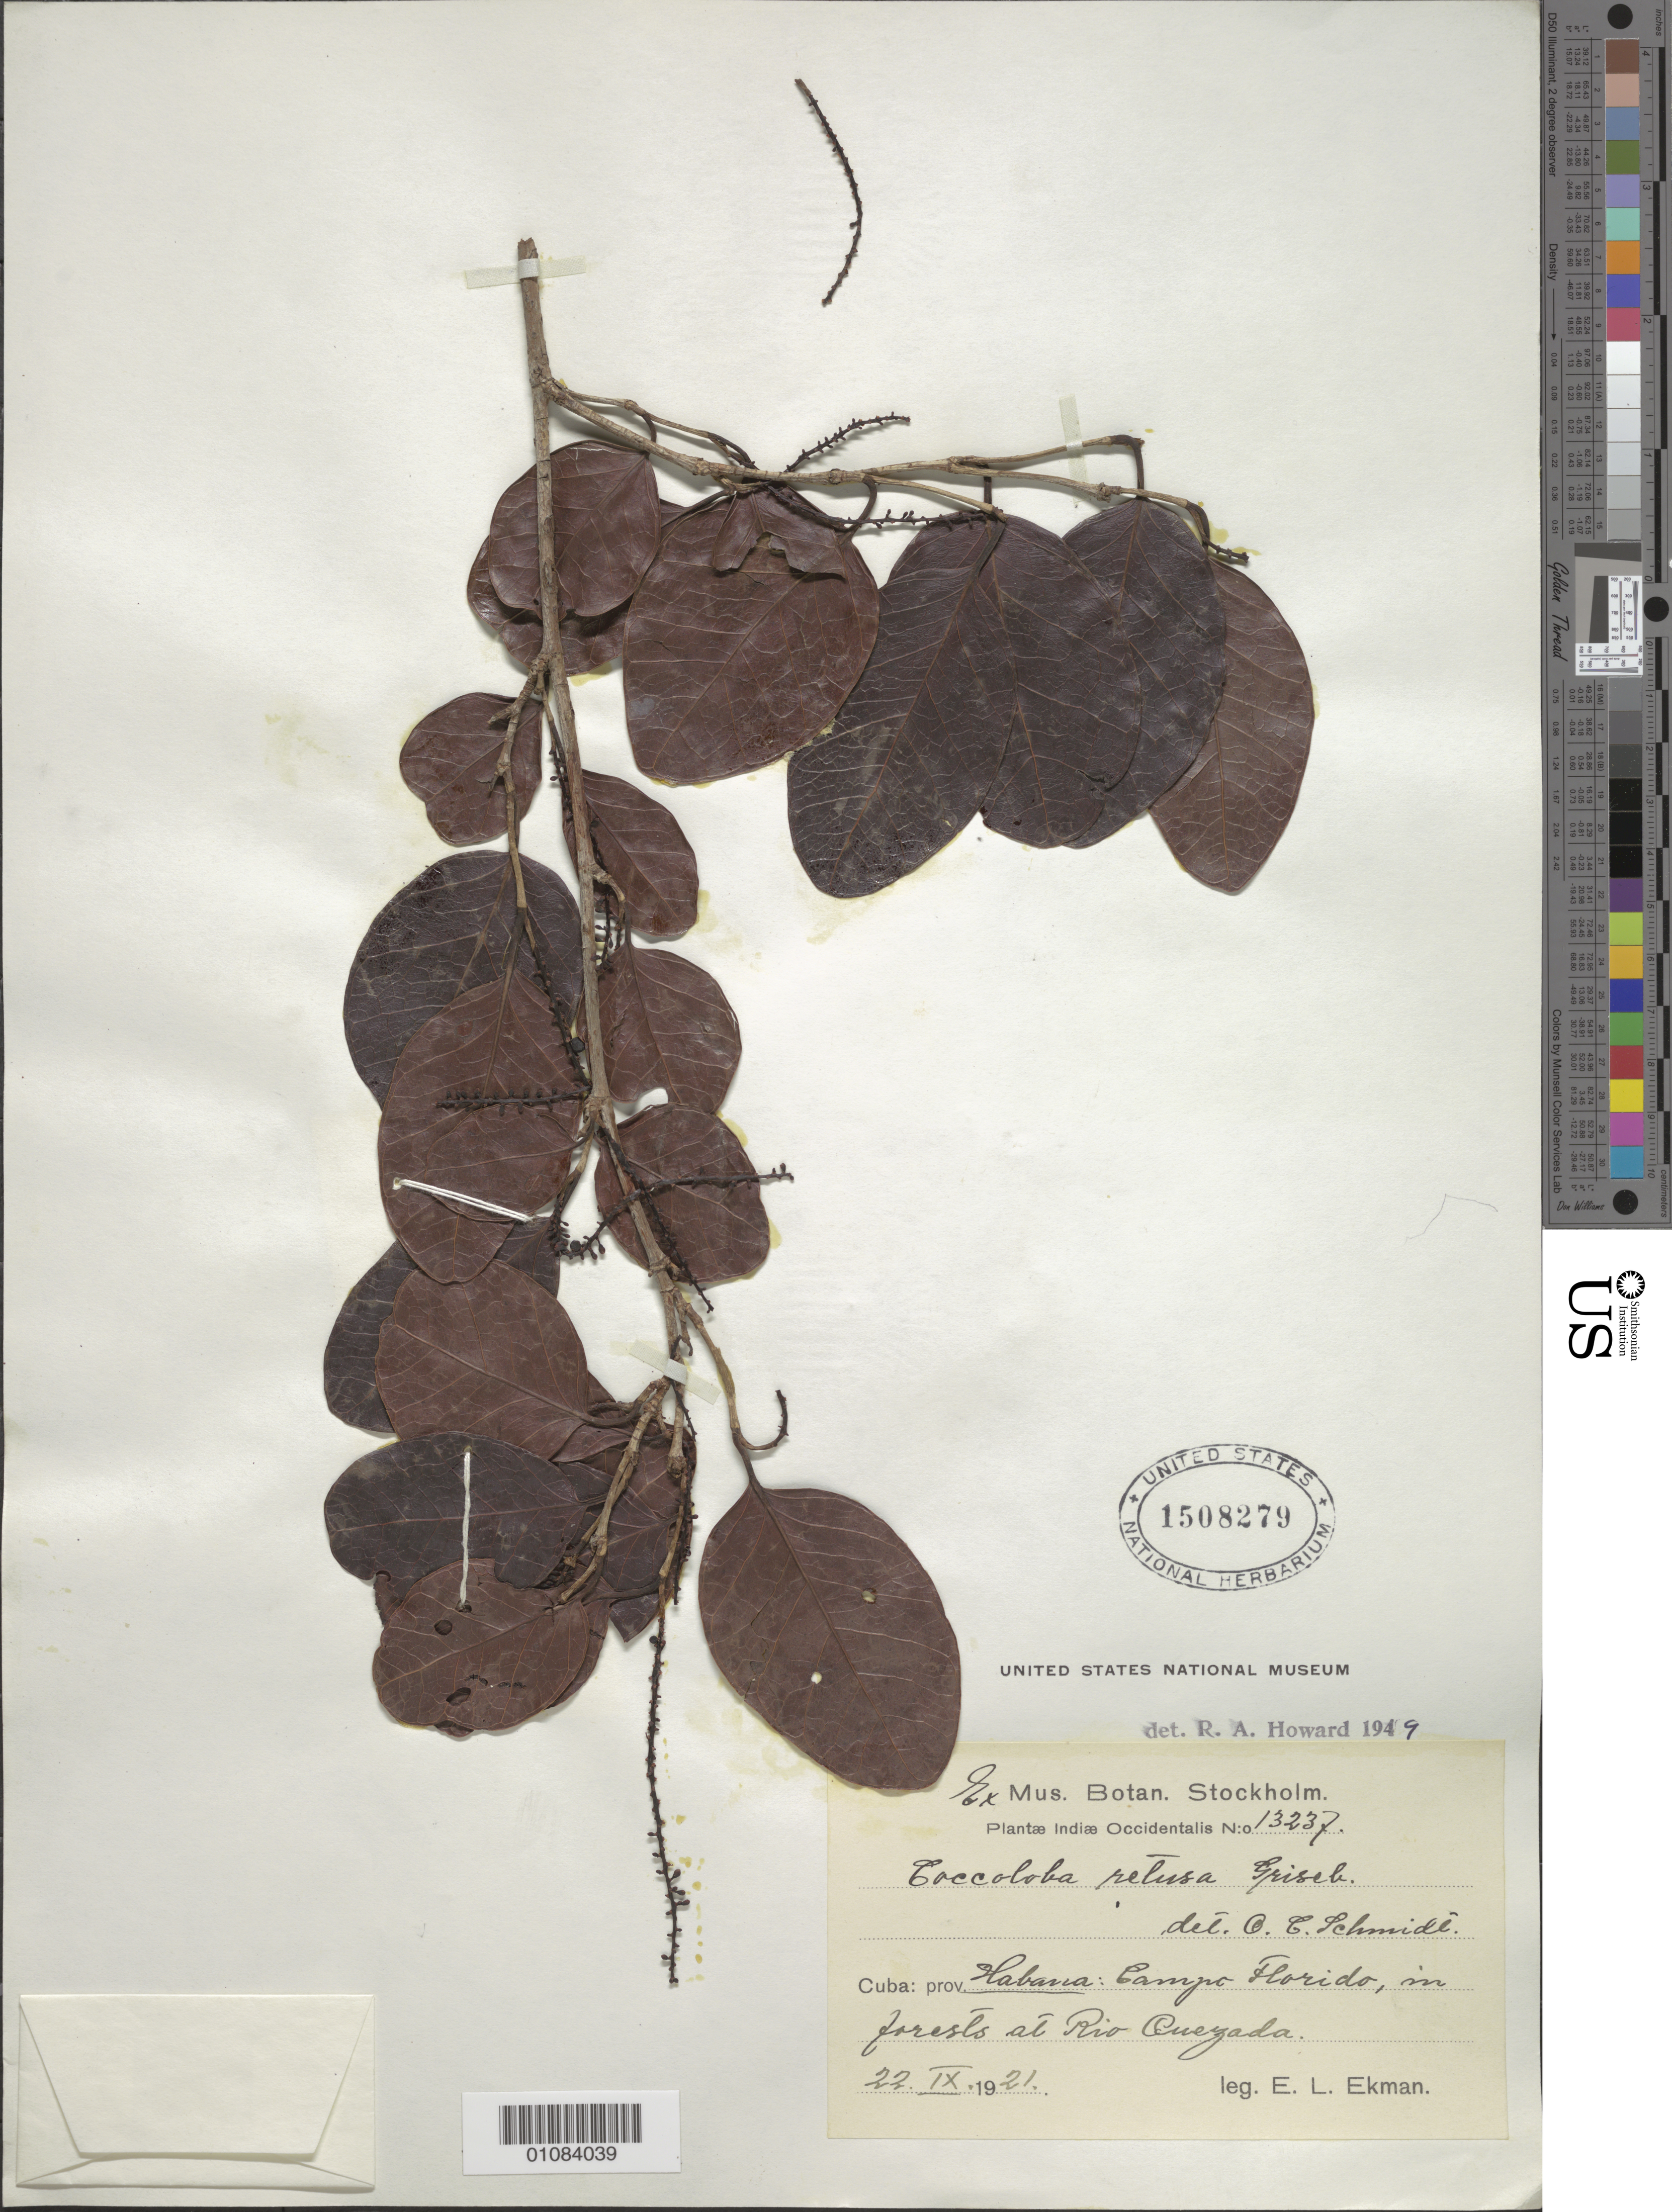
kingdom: Plantae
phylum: Tracheophyta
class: Magnoliopsida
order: Caryophyllales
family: Polygonaceae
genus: Coccoloba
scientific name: Coccoloba retusa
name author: Griseb.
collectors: E. L. Ekman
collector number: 13237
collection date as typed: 22 Sep 1921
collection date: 1921-09-22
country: Cuba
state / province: La Habana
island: Cuba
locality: Habana: Campe Florido, inf orests at Rio Quezada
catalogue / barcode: US 1508279